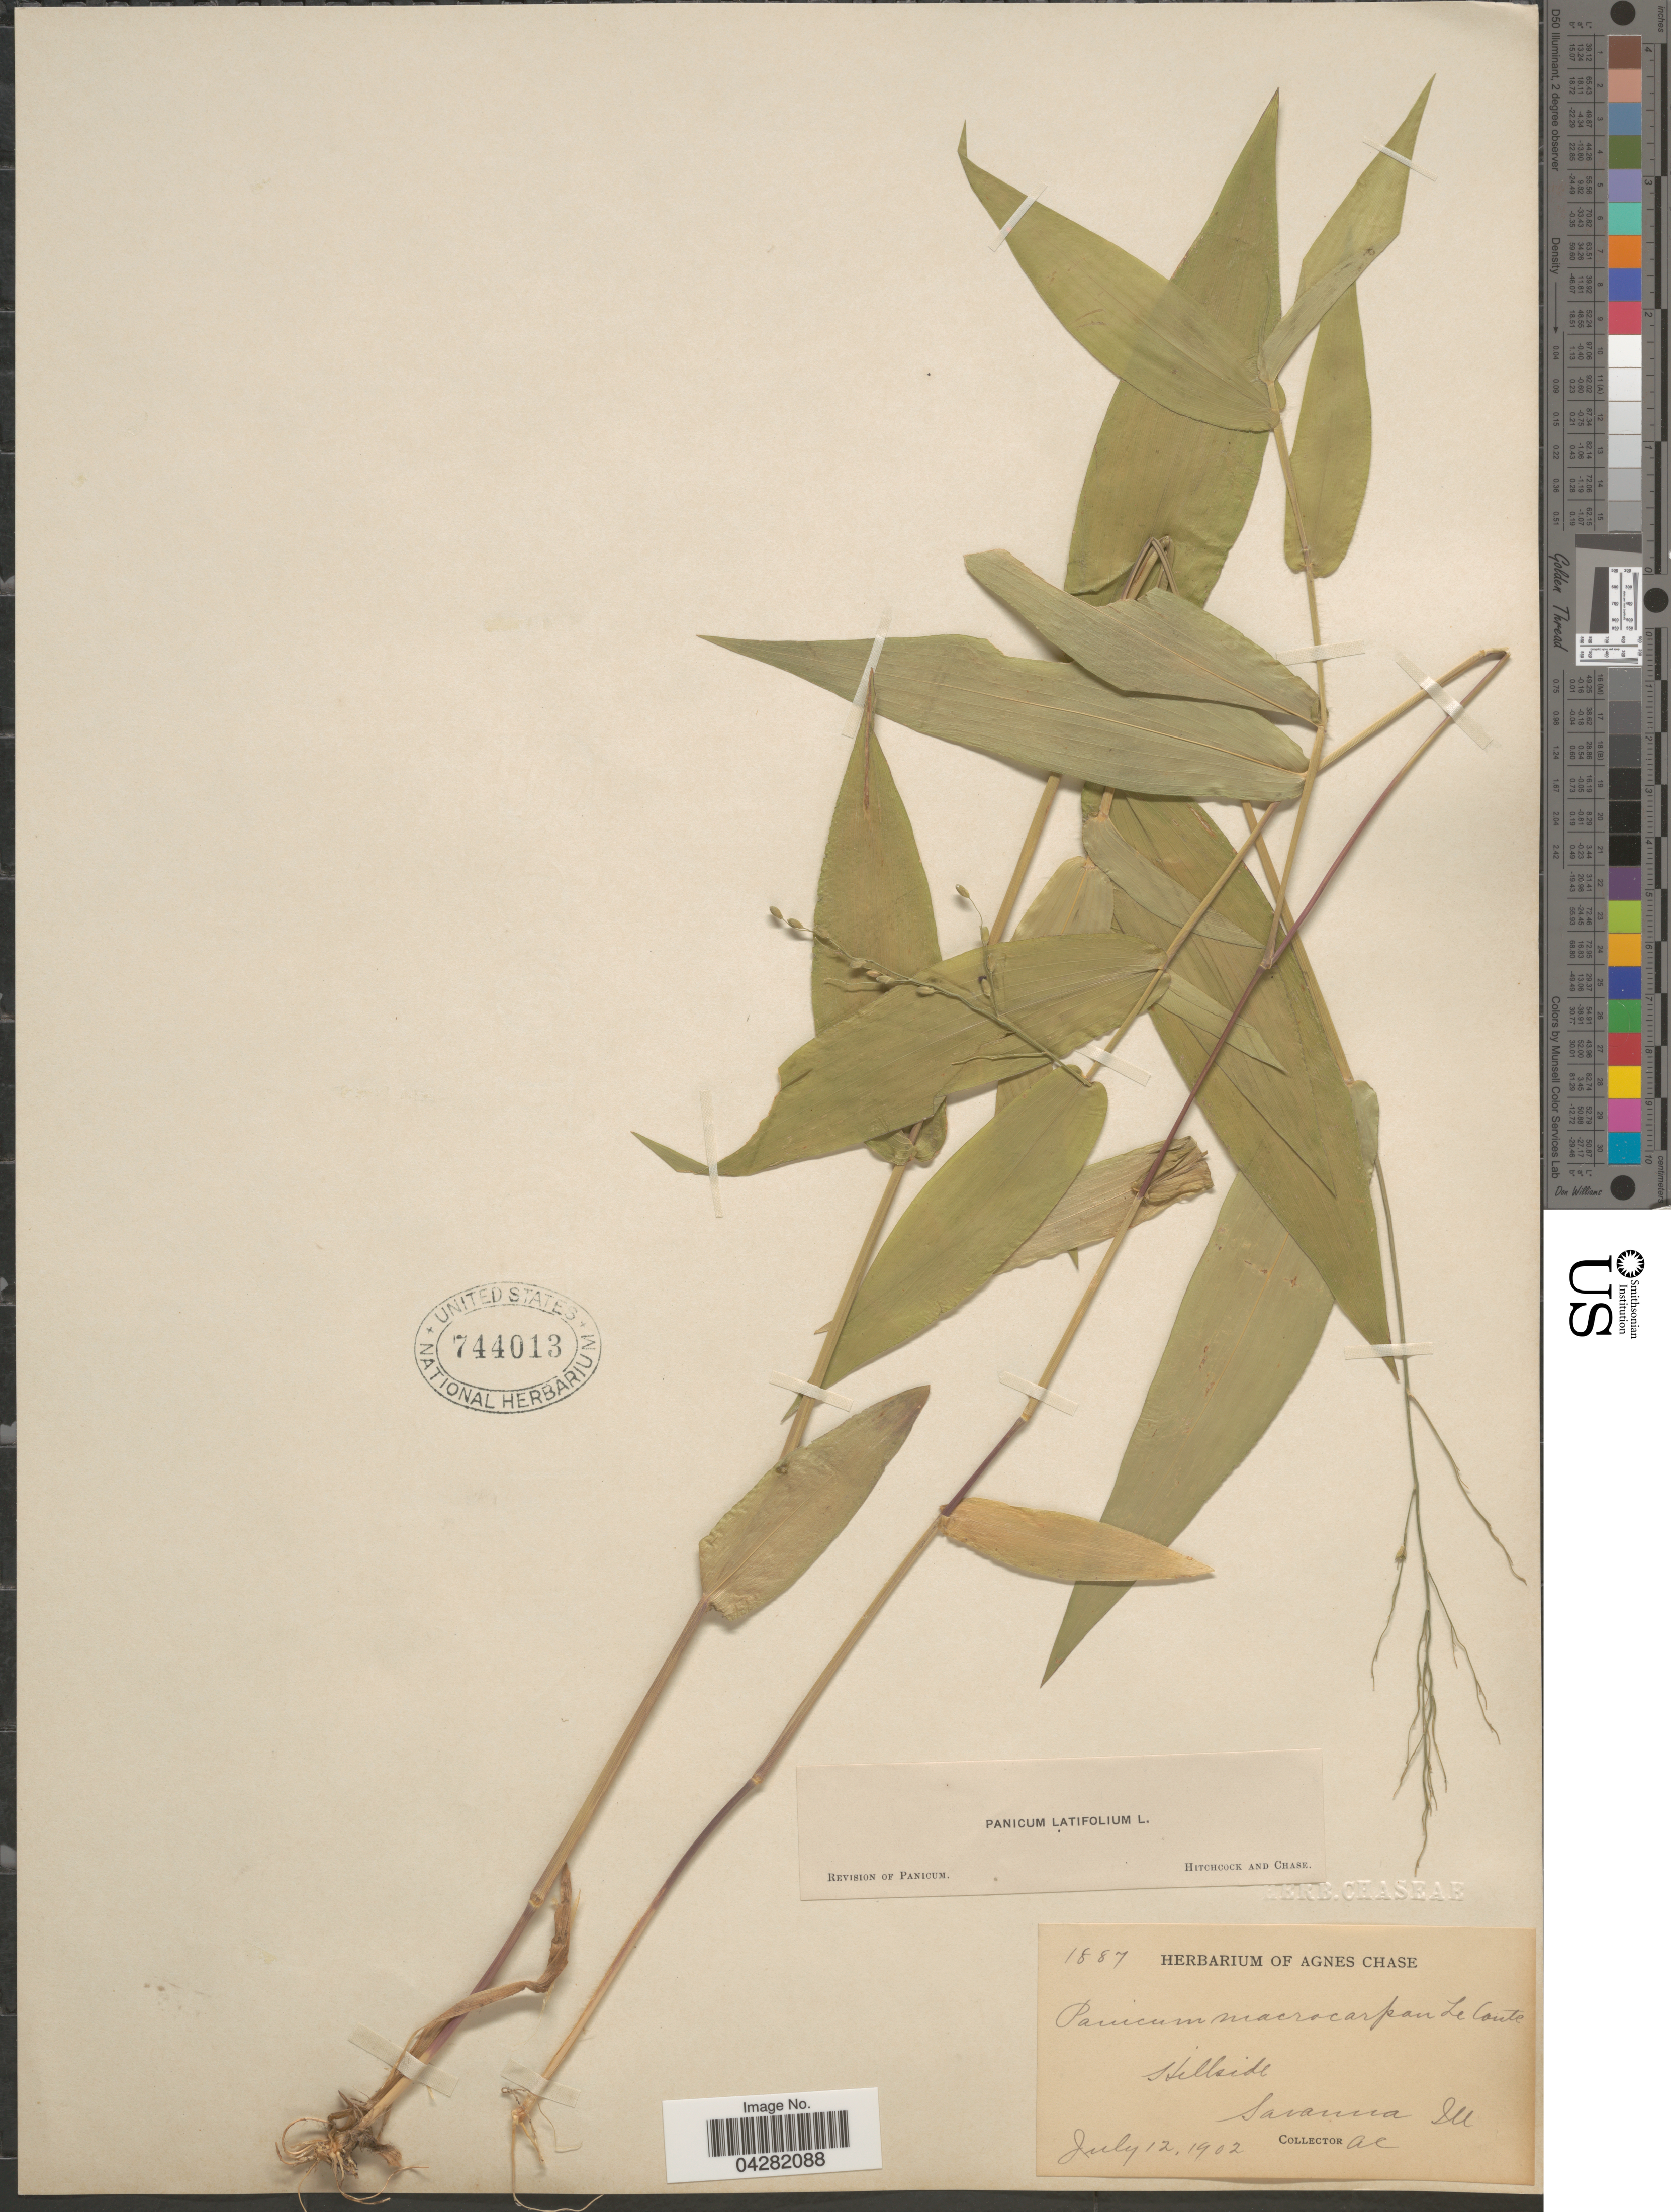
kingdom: Plantae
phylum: Tracheophyta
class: Liliopsida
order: Poales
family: Poaceae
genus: Dichanthelium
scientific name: Dichanthelium latifolium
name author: (L.) Harvill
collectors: A. Chase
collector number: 1887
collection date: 1902-07-12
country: United States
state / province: Illinois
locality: Hillside. Savanna.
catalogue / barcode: US 744013